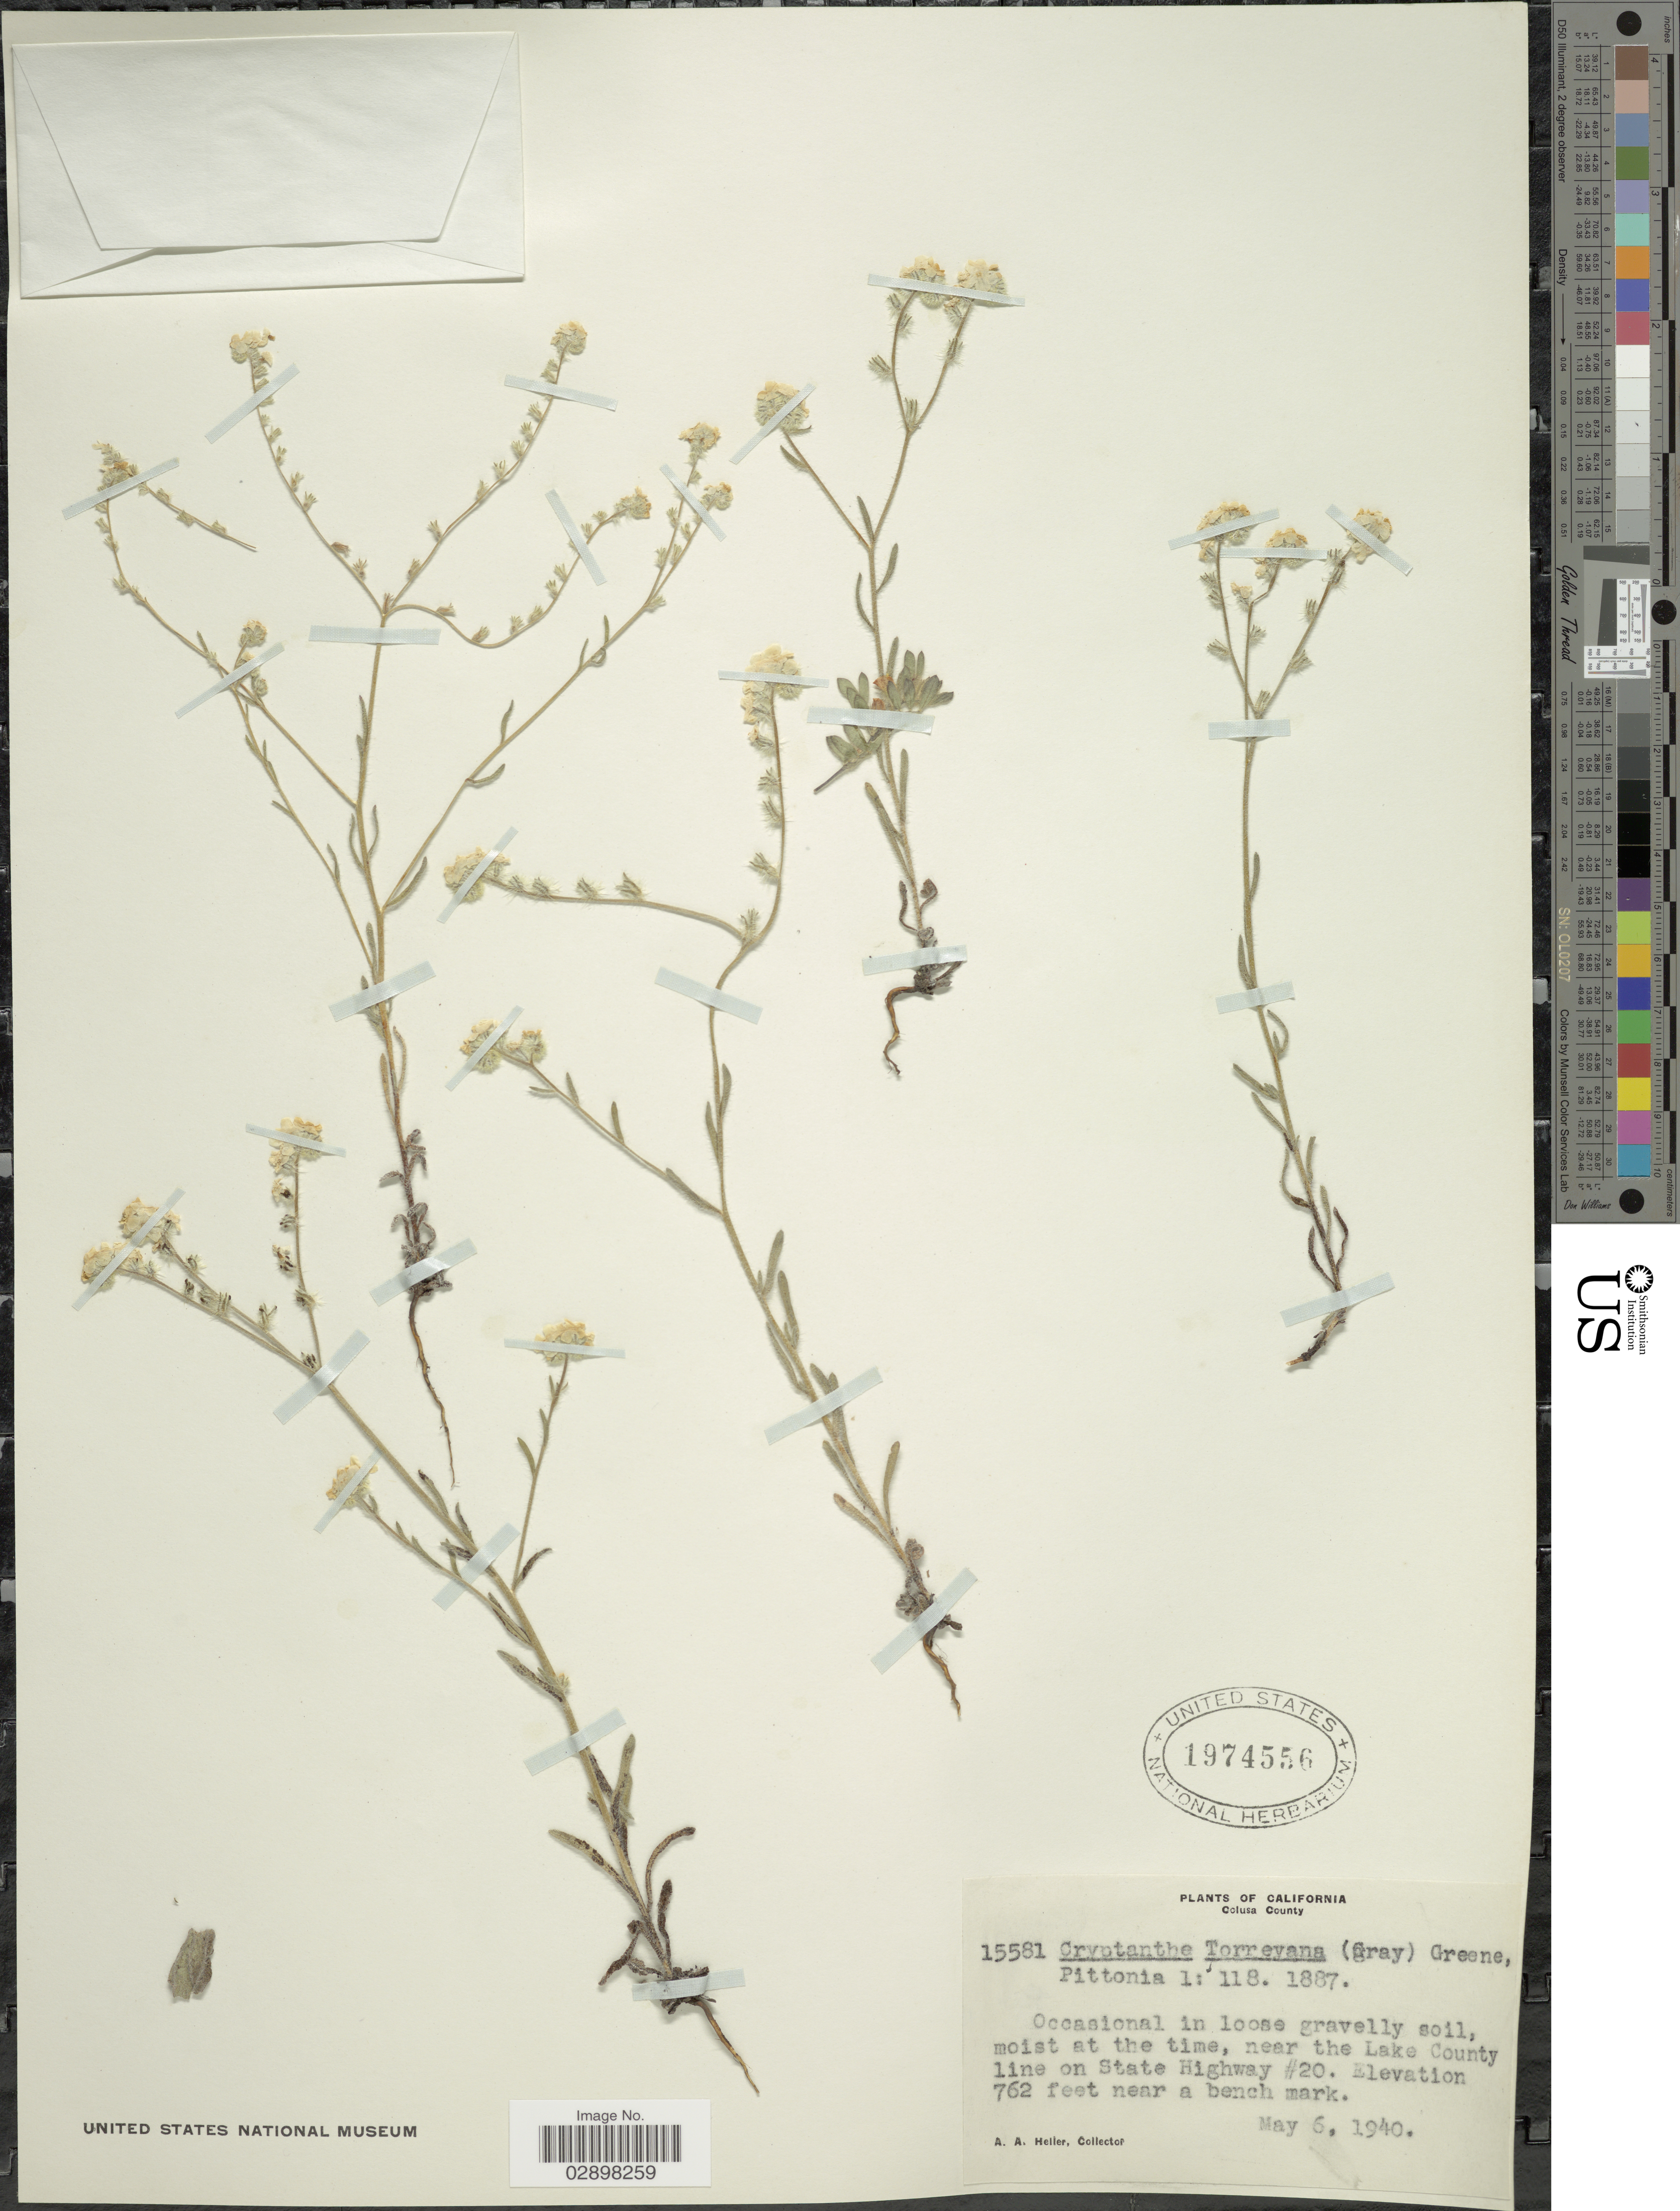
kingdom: Plantae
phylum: Tracheophyta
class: Magnoliopsida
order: Boraginales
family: Boraginaceae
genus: Cryptantha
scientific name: Cryptantha torreyana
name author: (A. Gray) S.W. Greene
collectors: A. A. Heller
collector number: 15581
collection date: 1940-05-06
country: United States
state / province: California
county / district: Colusa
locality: Colusa County, near the Lake County line on State Highway #20.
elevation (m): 232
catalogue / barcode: US 1974556